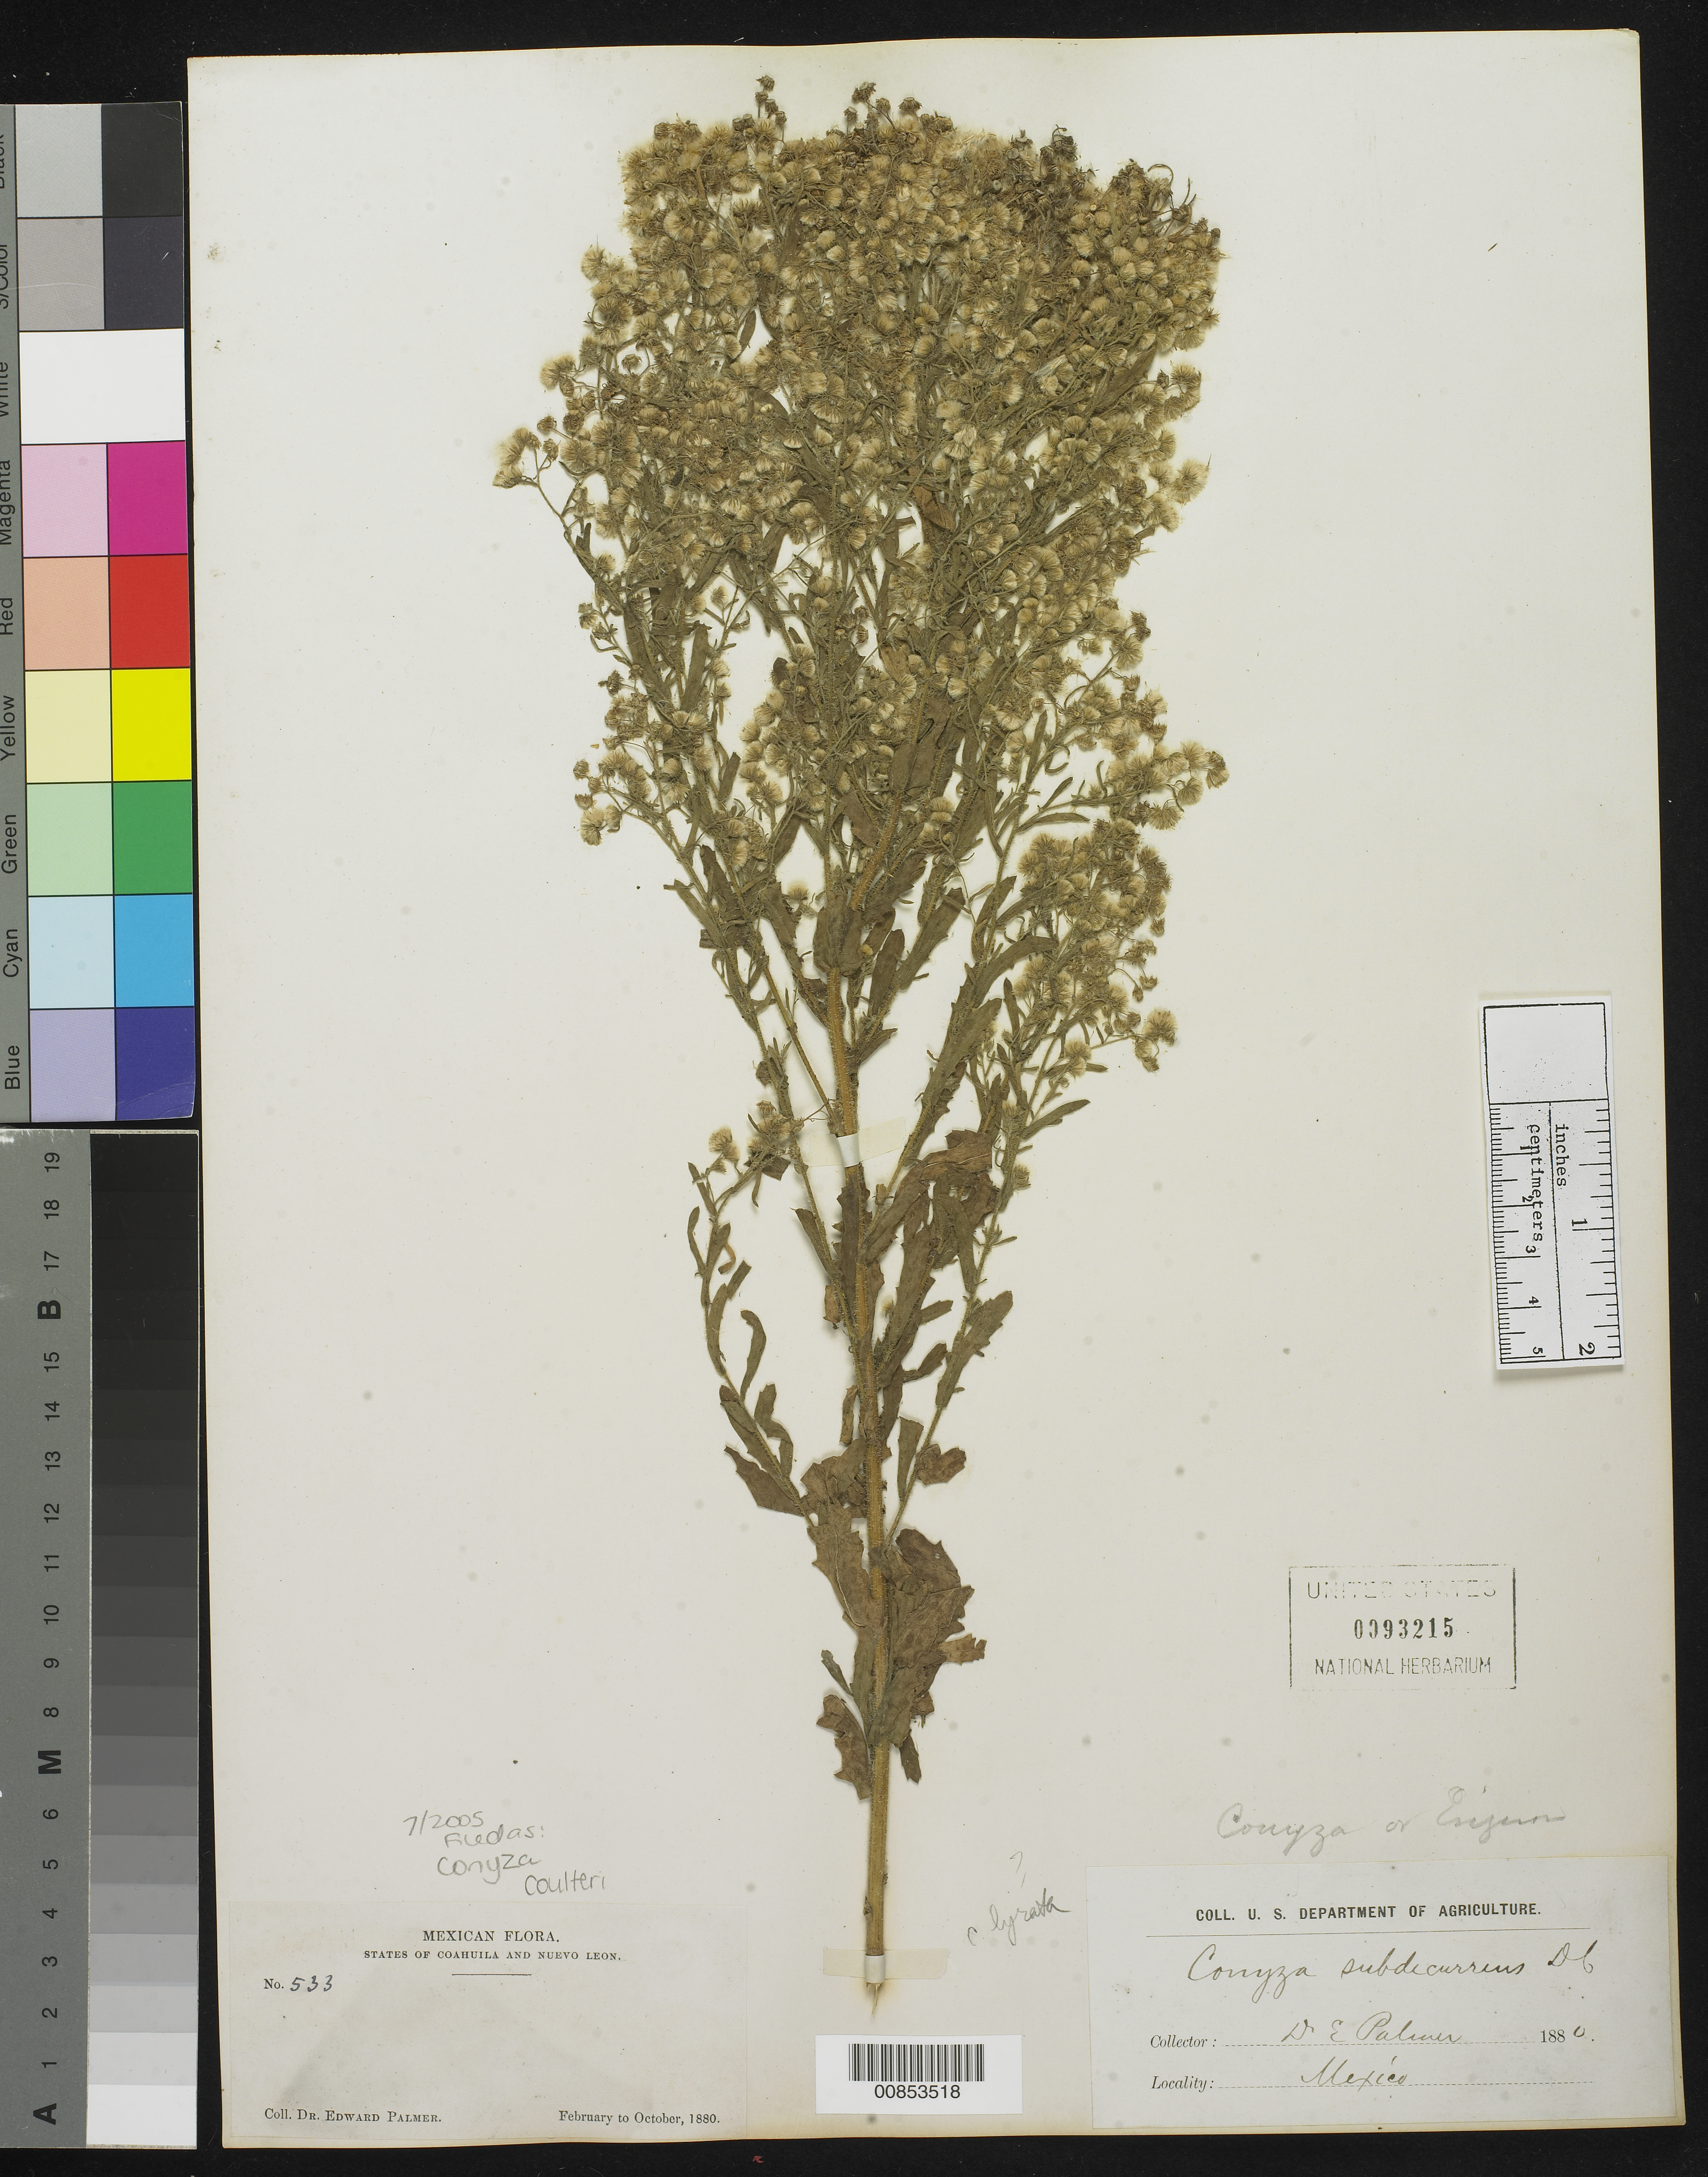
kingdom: Plantae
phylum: Tracheophyta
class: Magnoliopsida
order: Asterales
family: Asteraceae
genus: Conyza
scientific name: Conyza coulteri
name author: A. Gray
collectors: E. Palmer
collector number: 533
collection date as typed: Feb 1880 to -- Oct 1880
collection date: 1880-02/1880-10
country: Mexico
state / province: Coahuila / Nuevo León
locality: States of Coahuila and Nuevo León.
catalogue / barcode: US 93215